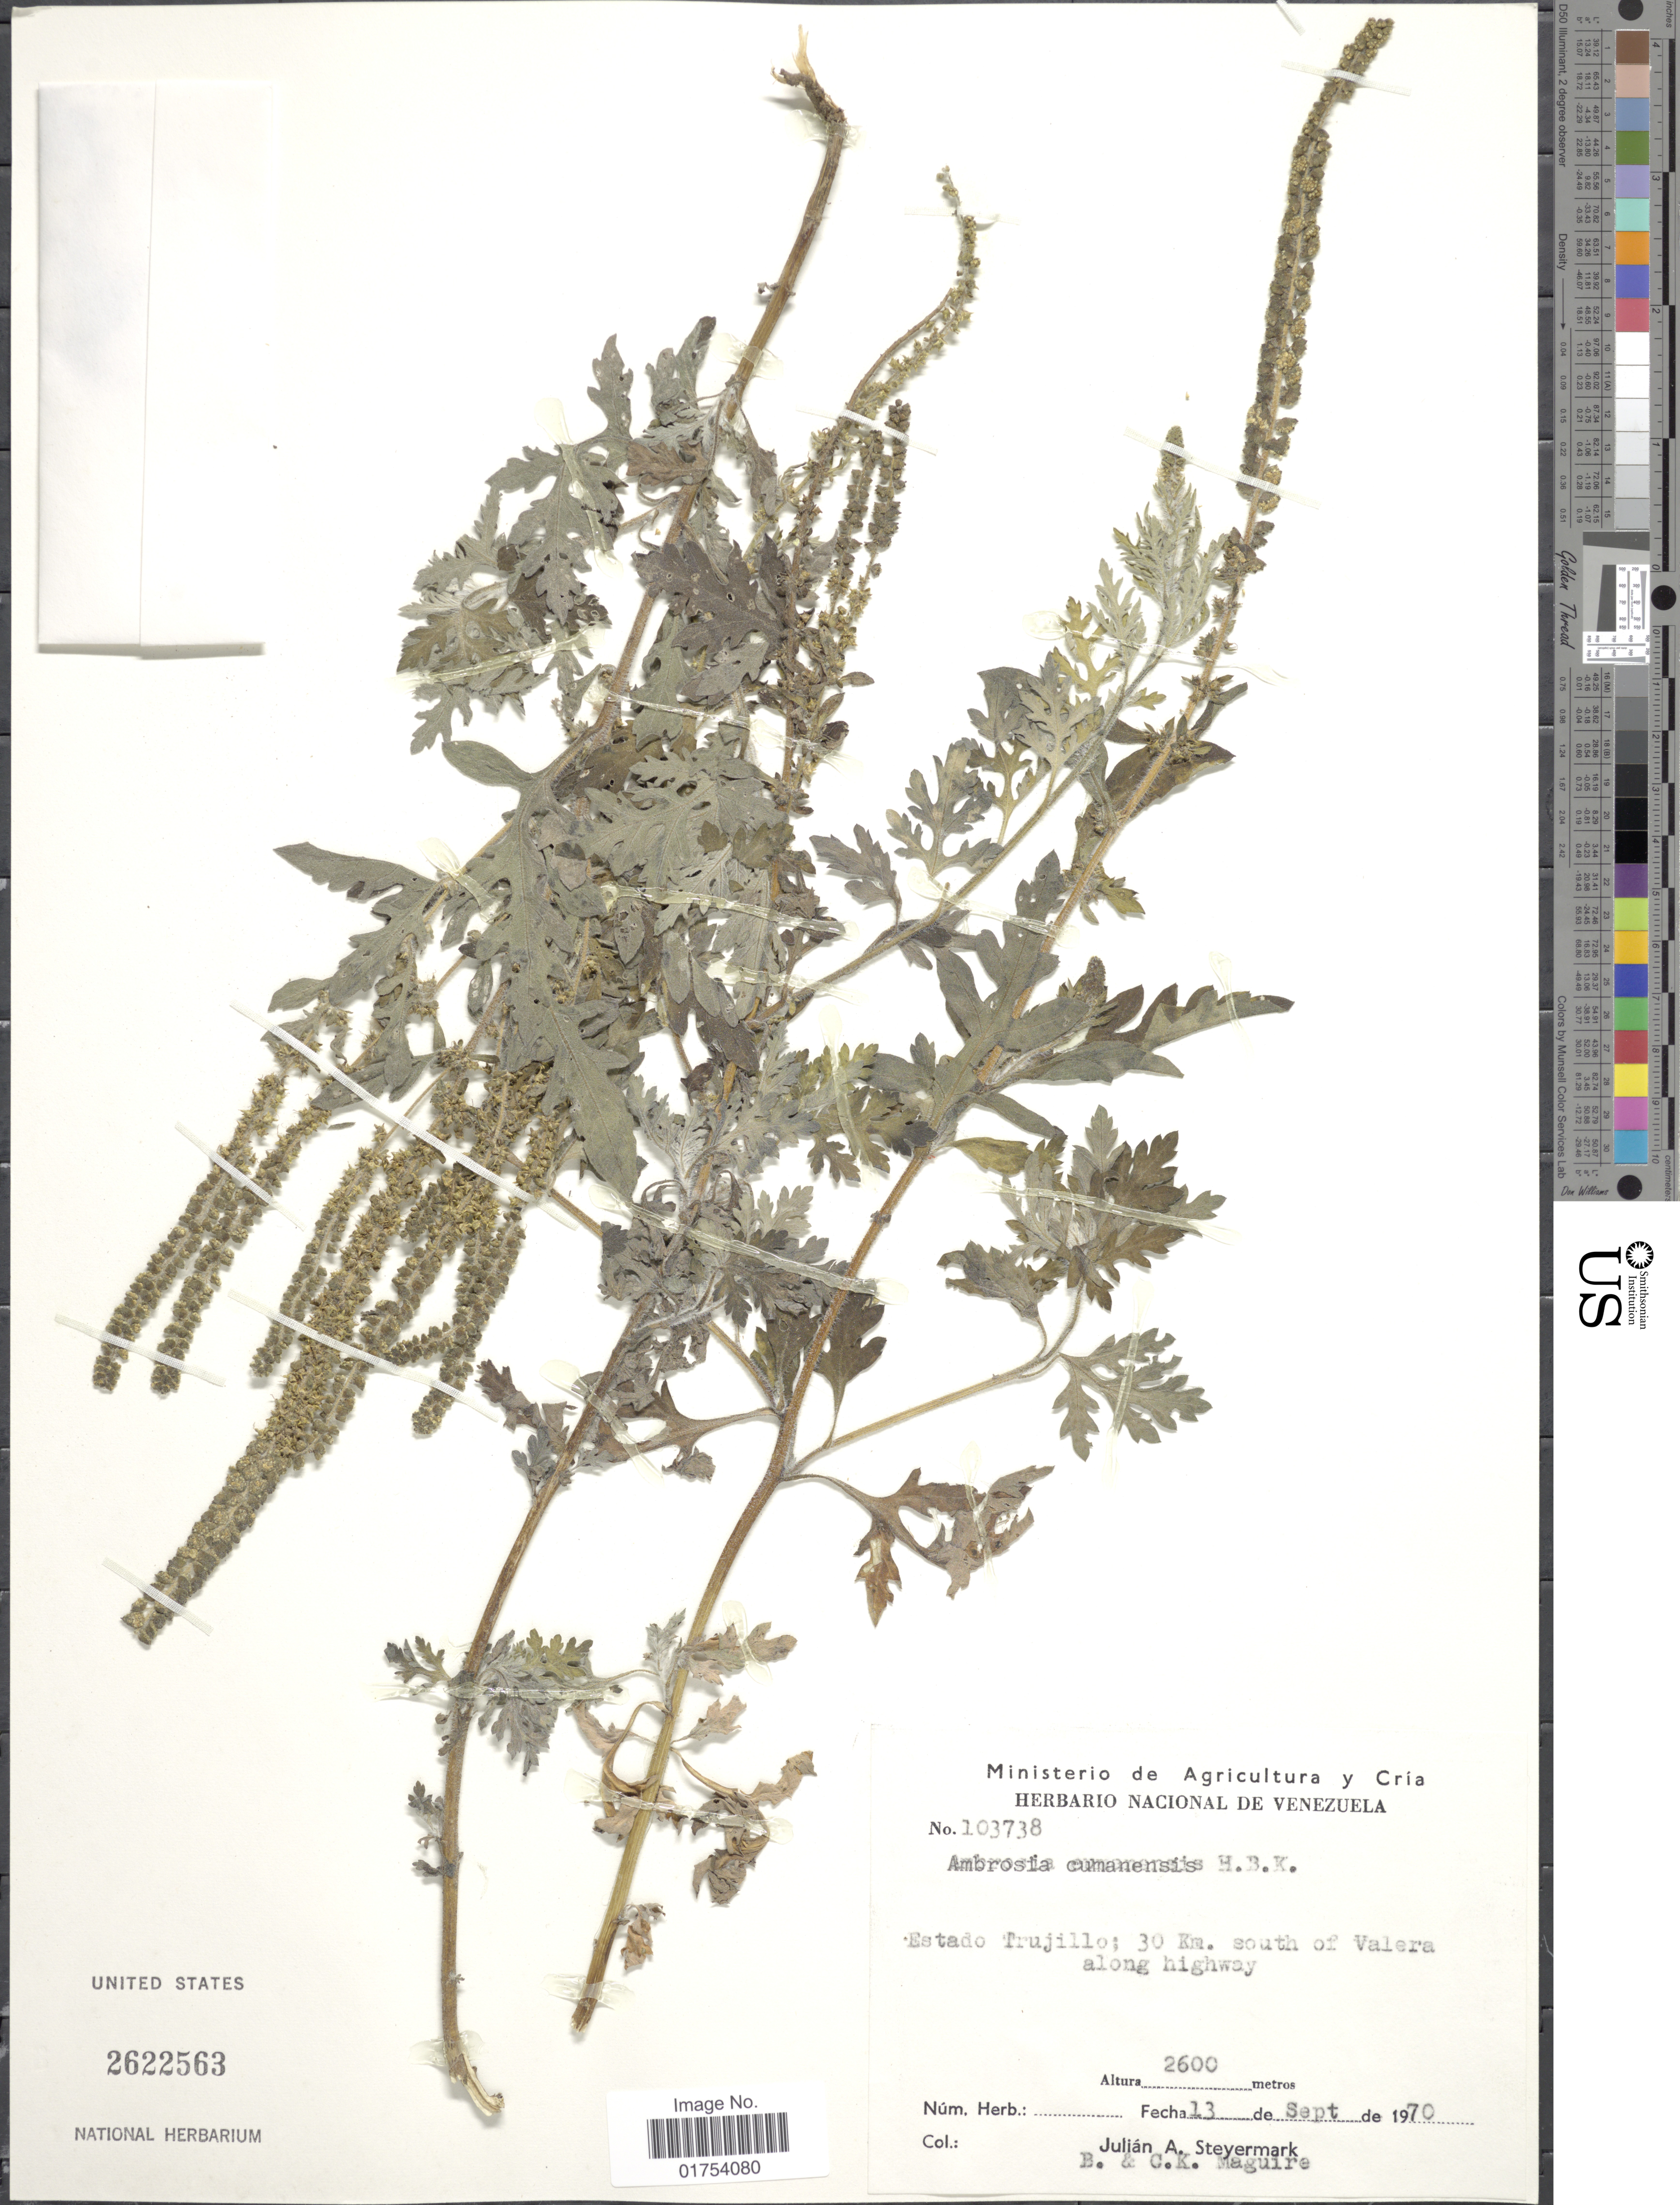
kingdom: Plantae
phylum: Tracheophyta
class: Magnoliopsida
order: Asterales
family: Asteraceae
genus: Ambrosia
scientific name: Ambrosia peruviana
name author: Willd.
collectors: J. Steyermark, B. Maguire & C. K. Maguire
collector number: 103738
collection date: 1970-09-13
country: Venezuela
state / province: Trujillo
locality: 30 km. south of Valera along highway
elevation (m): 2600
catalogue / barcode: US 2622563